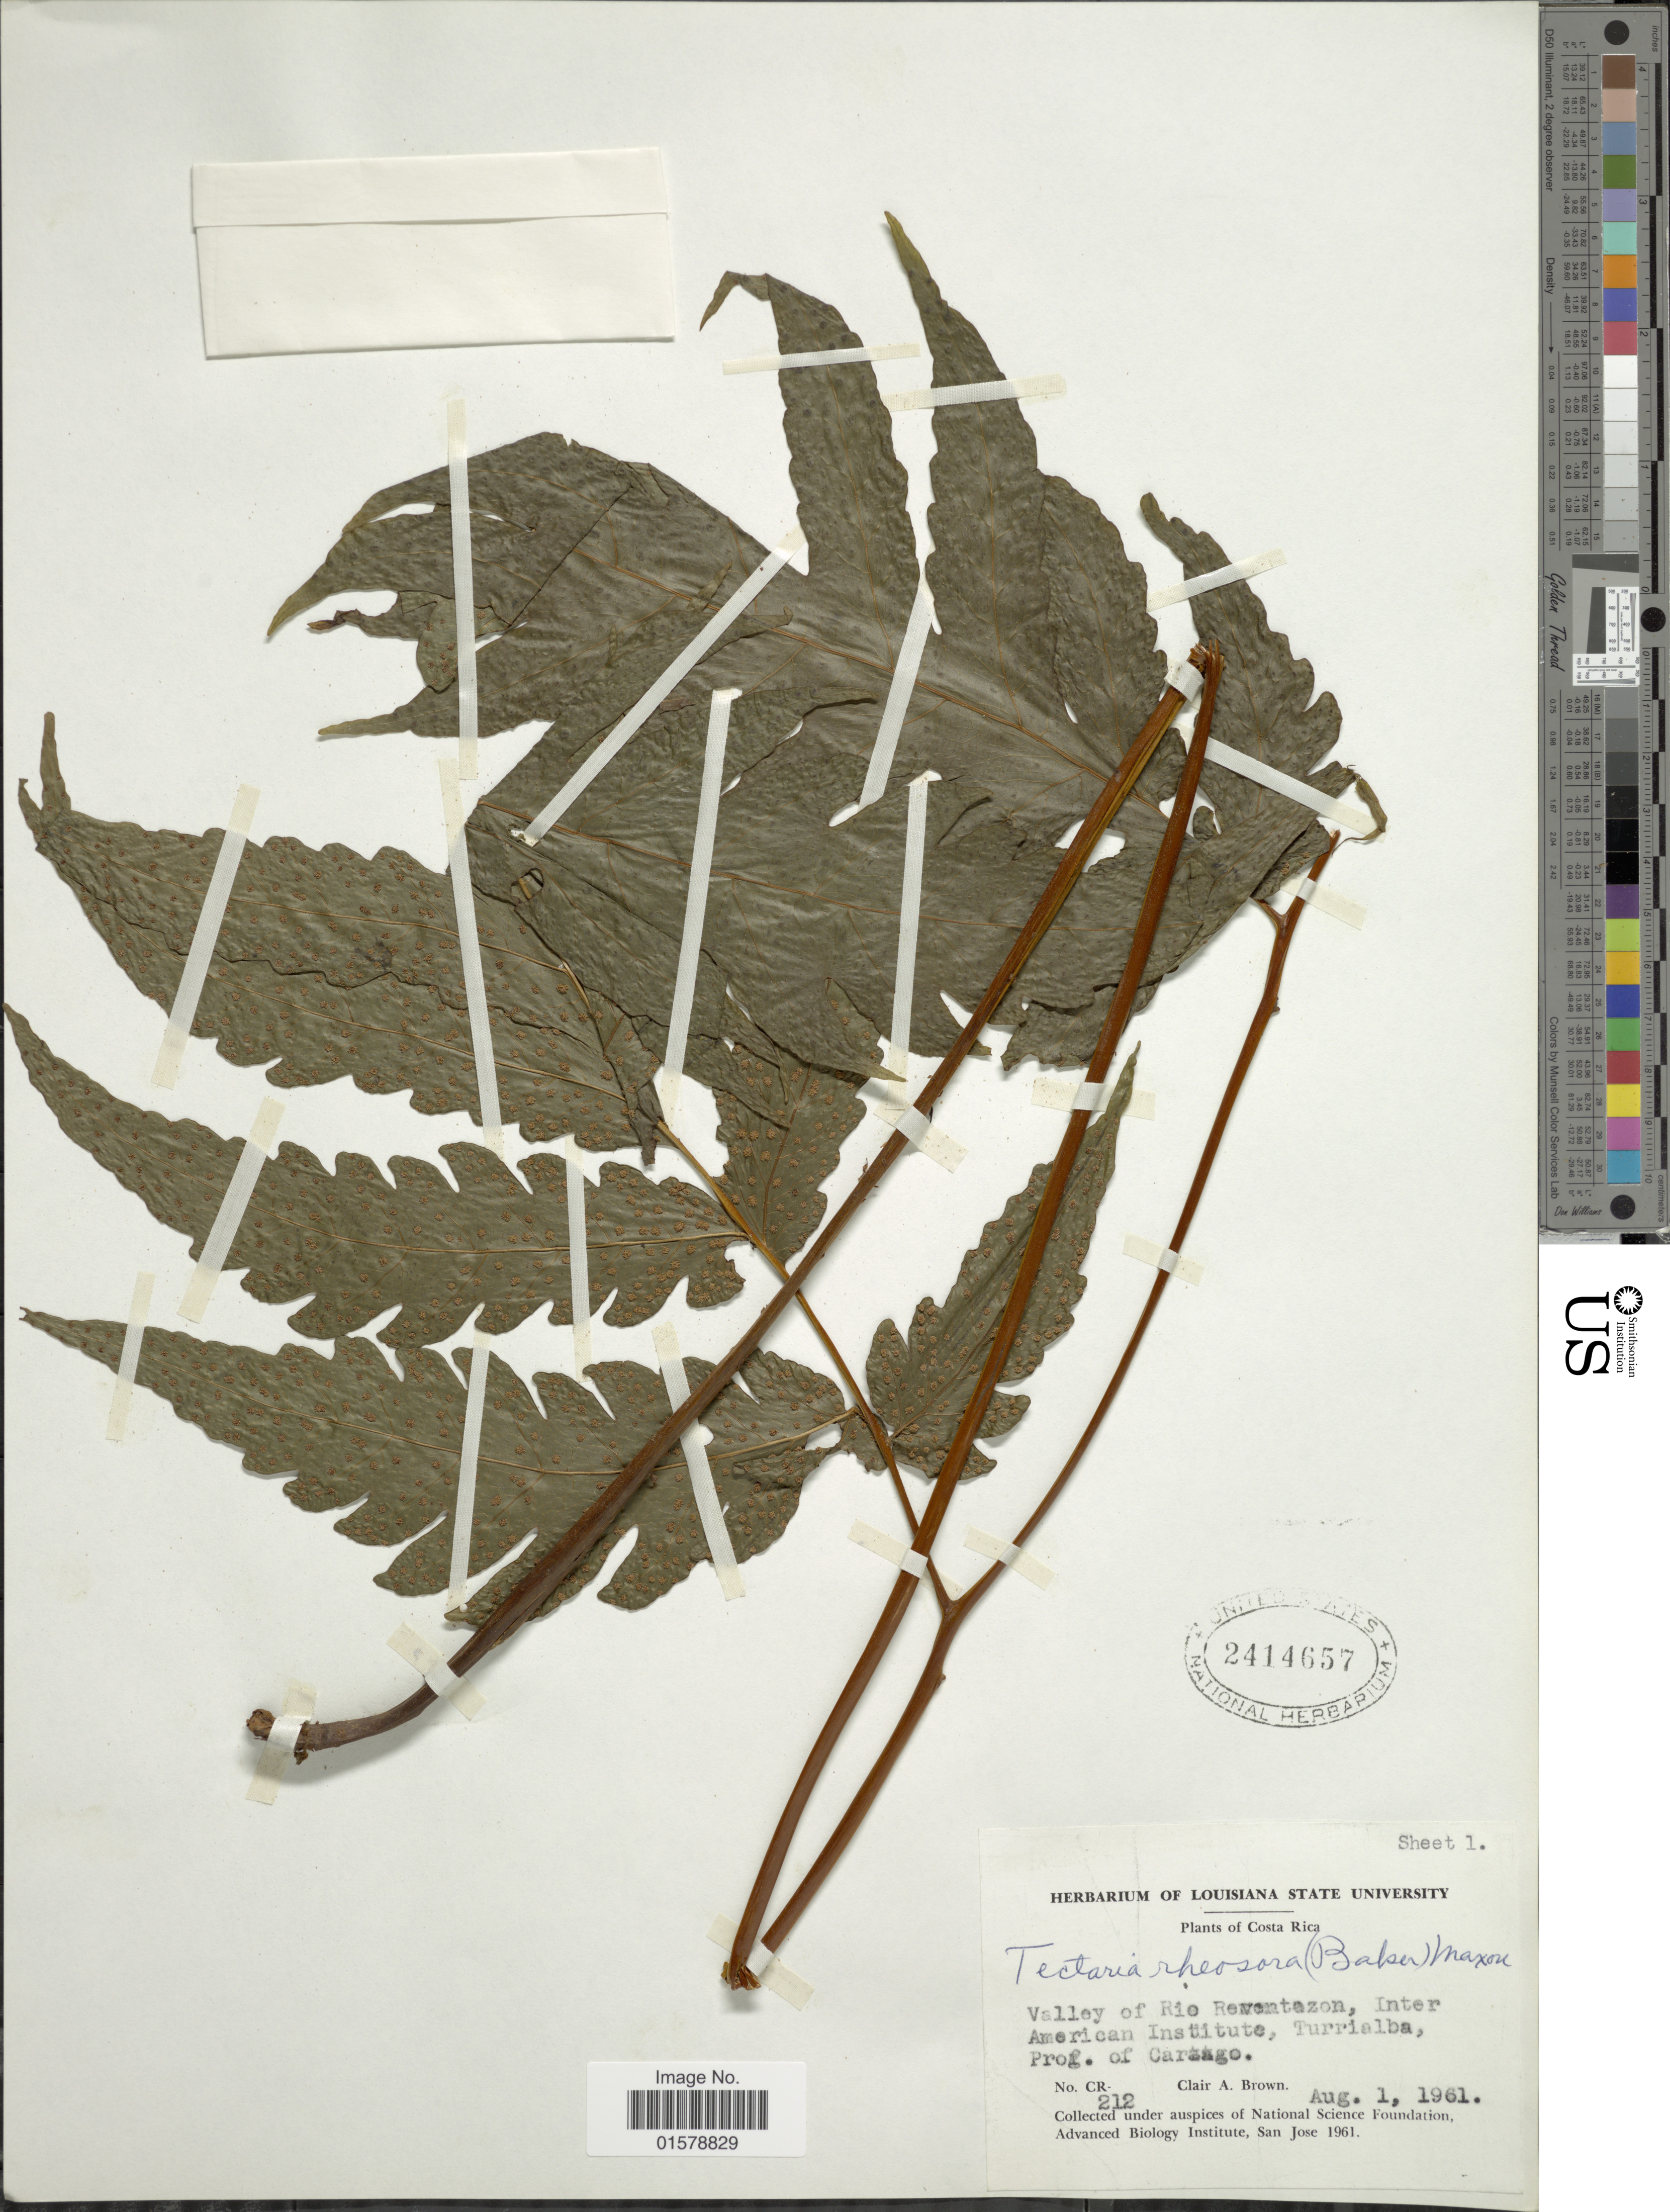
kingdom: Plantae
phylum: Tracheophyta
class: Polypodiopsida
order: Polypodiales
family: Tectariaceae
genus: Tectaria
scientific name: Tectaria rivalis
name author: (Mett. ex Kuhn) C. Chr.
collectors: C. A. Brown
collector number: CR 212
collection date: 1961-08-01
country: Costa Rica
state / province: Cartago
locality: Valley of Rio Reventazon, Inter American Institute, Turrialba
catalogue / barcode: US 2414657